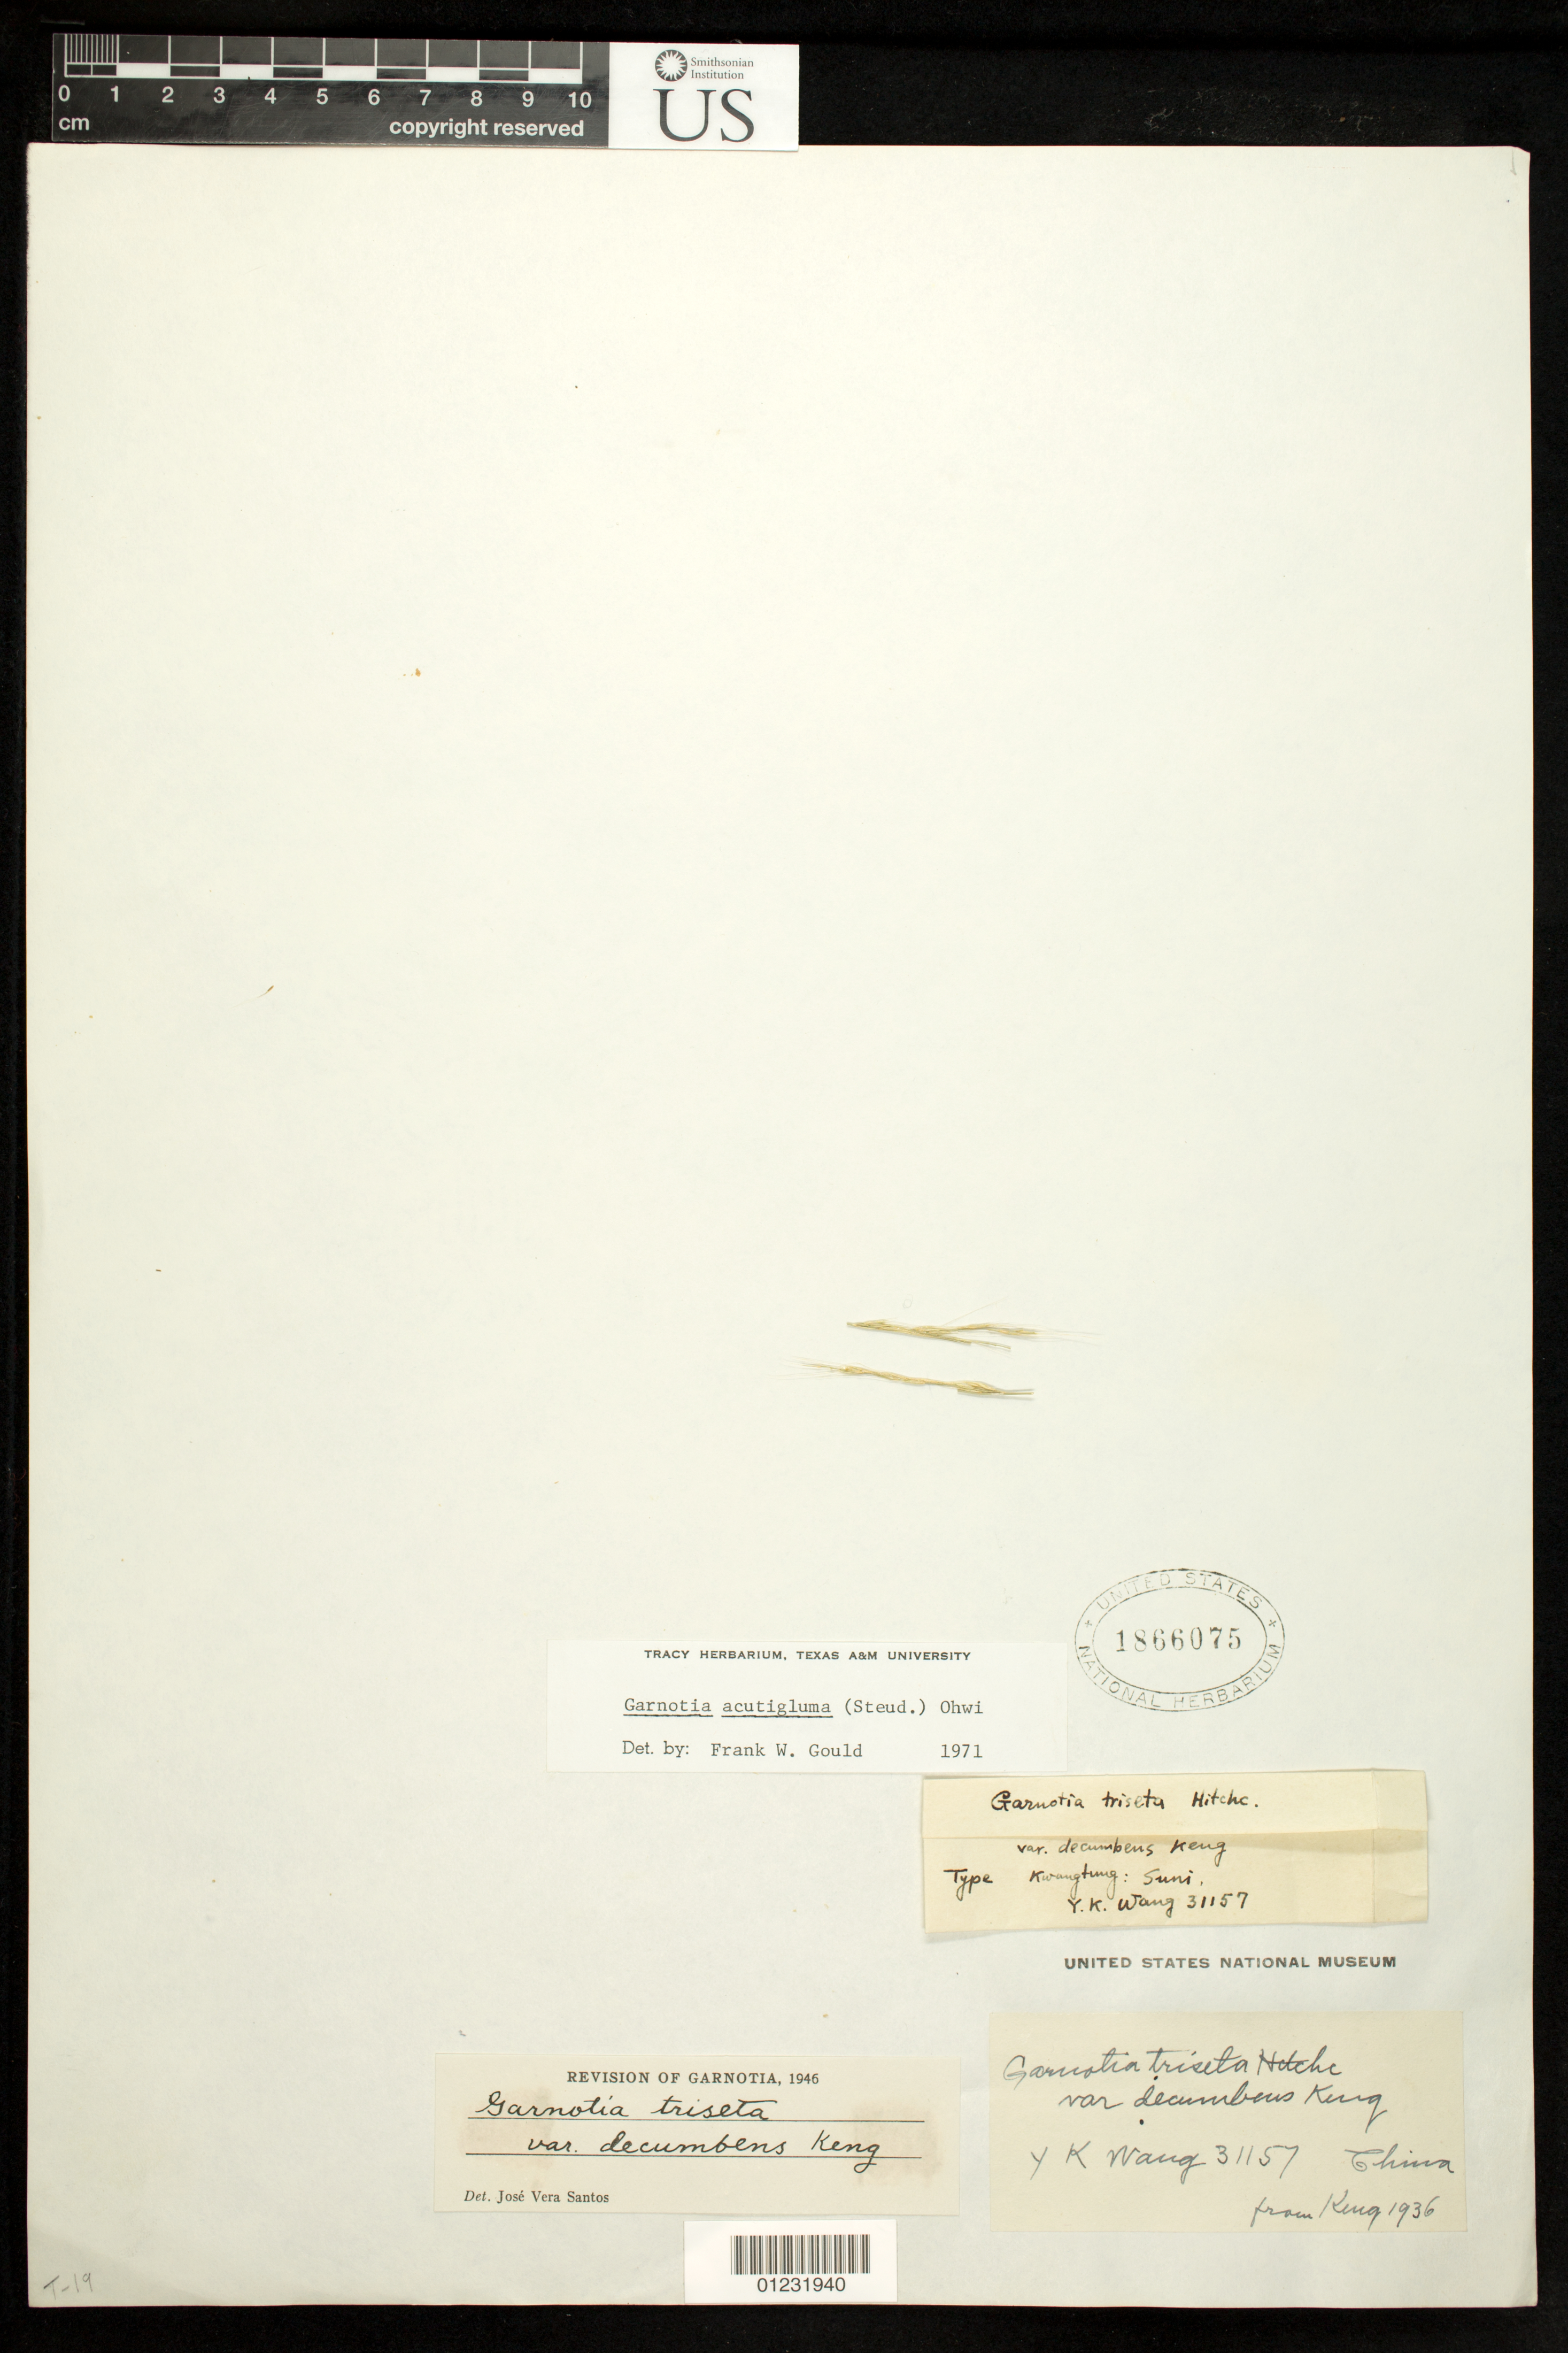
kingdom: Plantae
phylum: Tracheophyta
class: Liliopsida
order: Poales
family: Poaceae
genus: Garnotia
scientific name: Garnotia triseta var. decumbens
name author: Keng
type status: Isotype Fragment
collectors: Y. Wang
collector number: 31157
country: China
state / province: Guangdong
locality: Suni.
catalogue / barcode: US 1866075